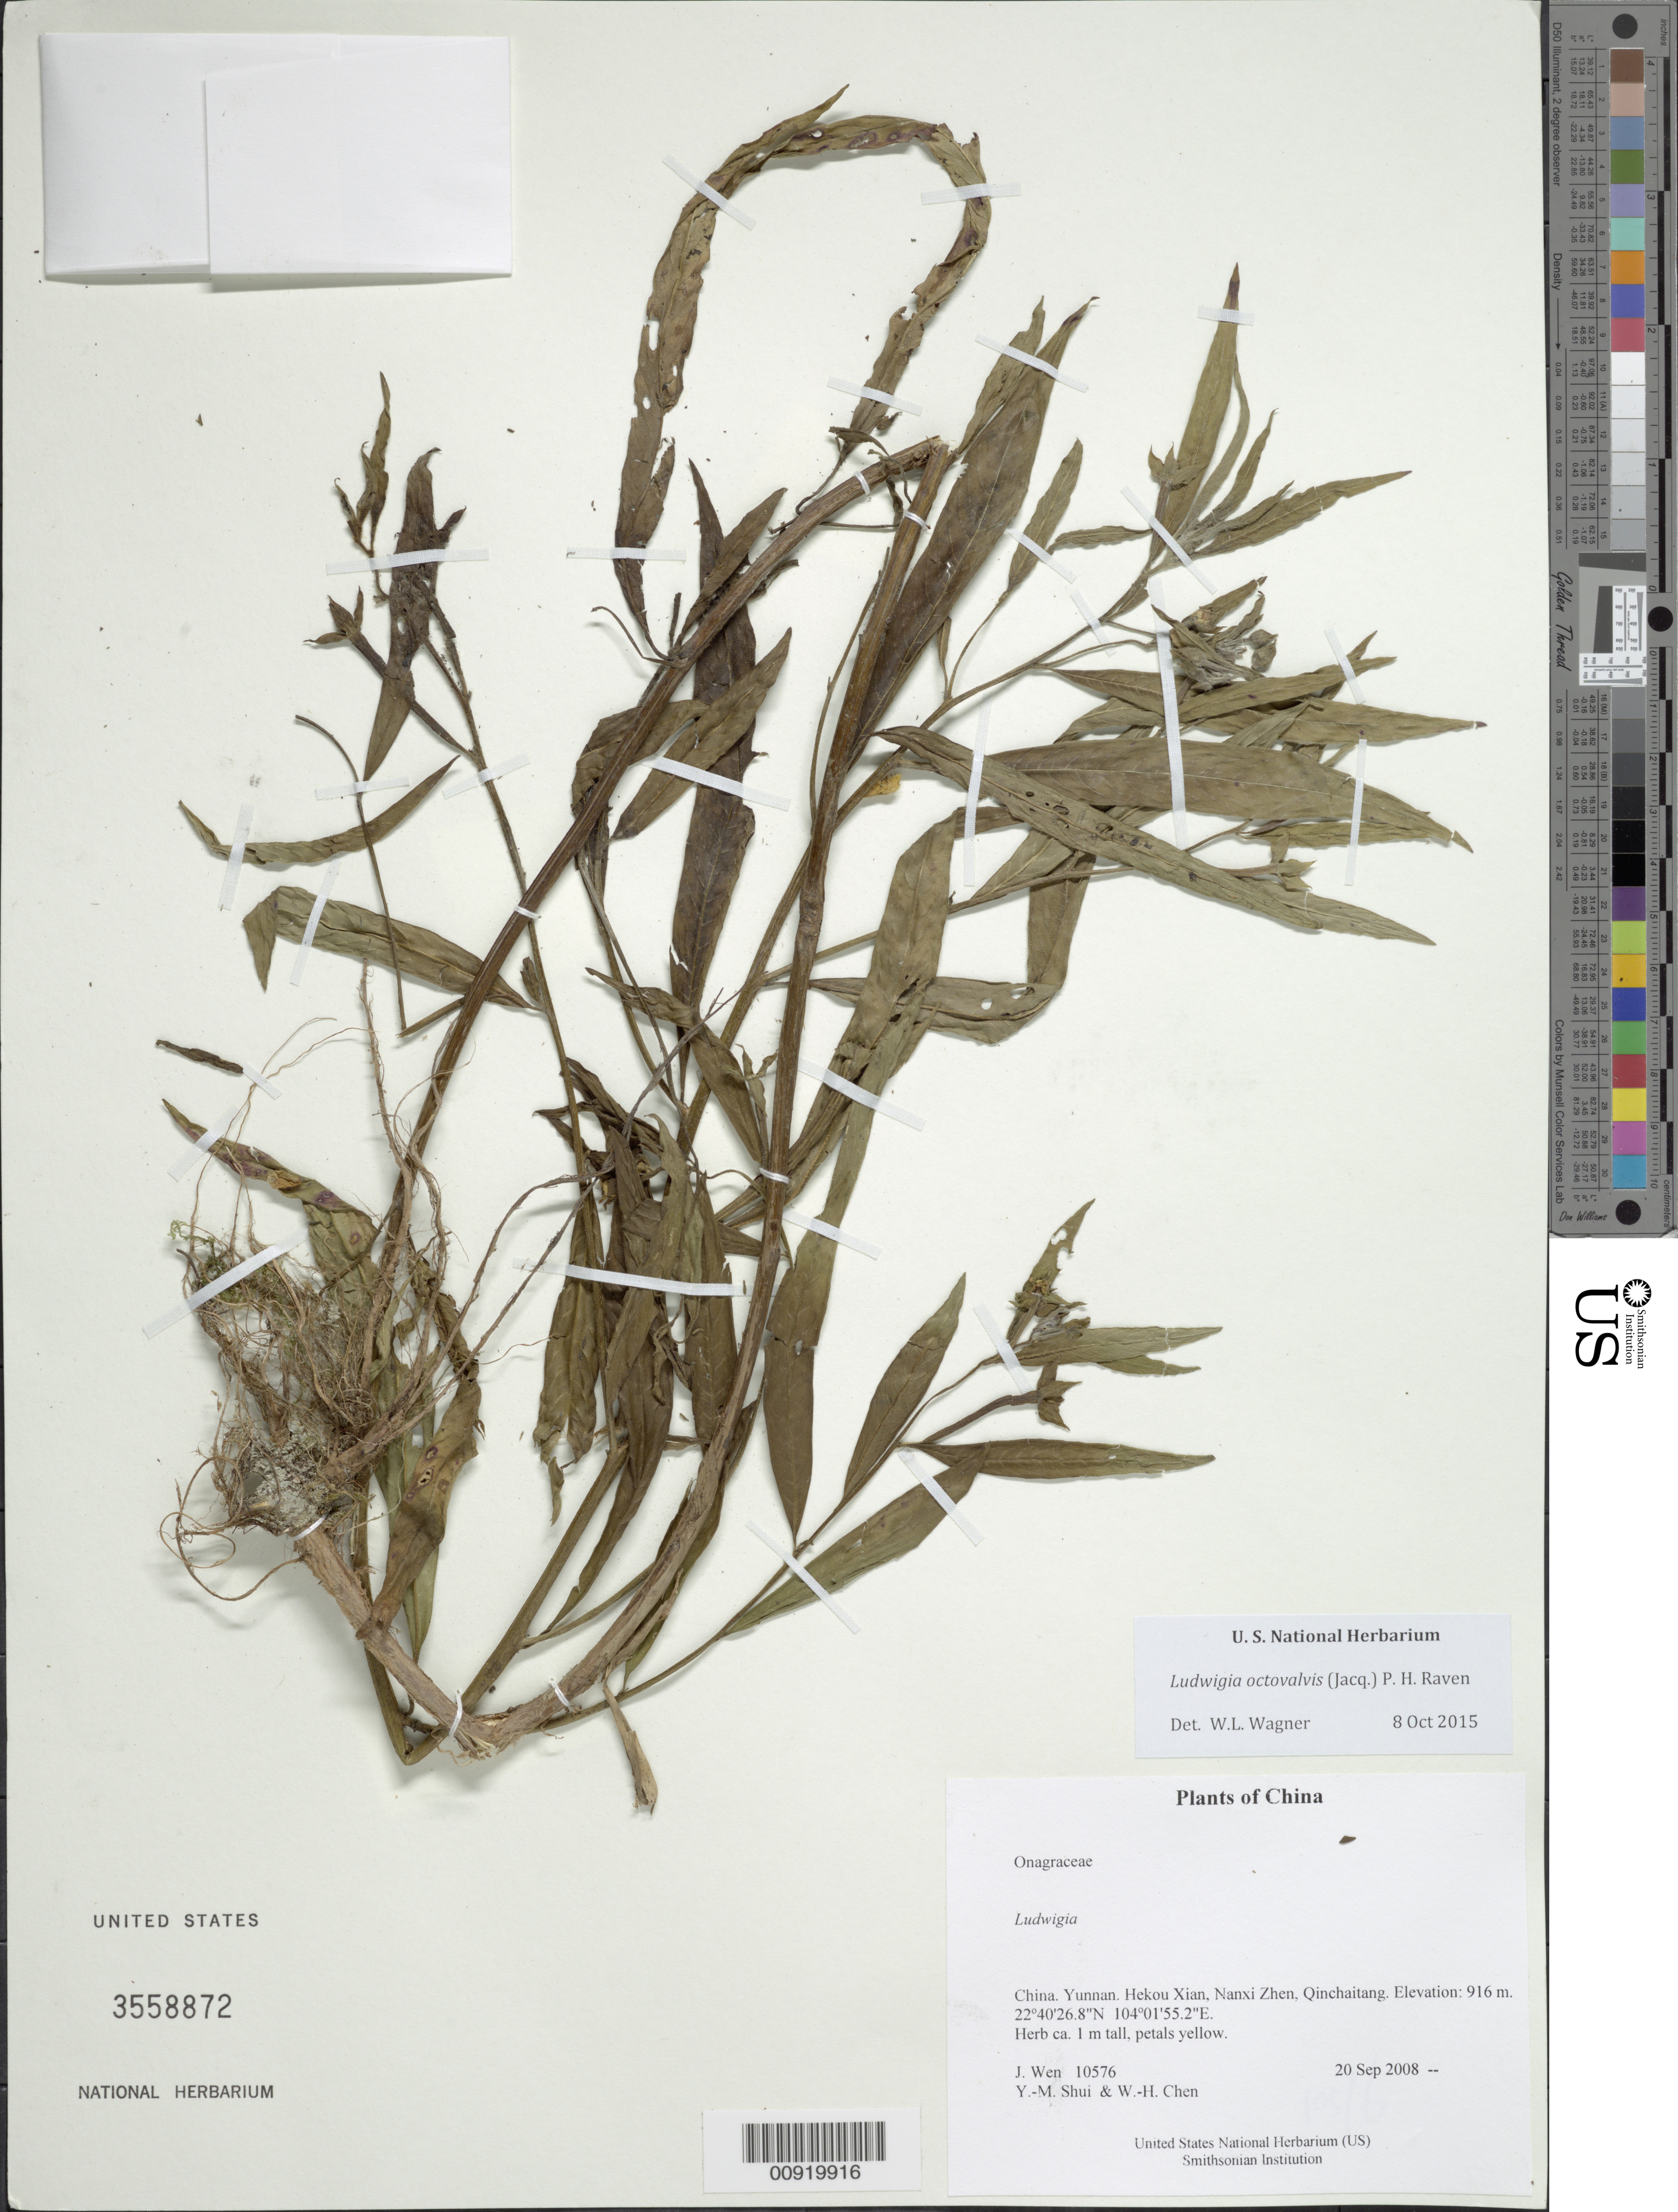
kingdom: Plantae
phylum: Tracheophyta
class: Magnoliopsida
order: Myrtales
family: Onagraceae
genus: Ludwigia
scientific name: Ludwigia octovalvis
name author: (Jacq.) P.H. Raven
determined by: Wagner, W. L., (BOT), Smithsonian Institution - National Museum of Natural History (UNITED STATES)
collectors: J. Wen, Y. Shui & W. Chen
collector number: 10576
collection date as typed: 20 Sep 2008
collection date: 2008-09-20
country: China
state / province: Yunnan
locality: Hekou Xian, Nanxi Zhen, Qinchaitang.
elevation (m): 916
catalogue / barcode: US 3558872